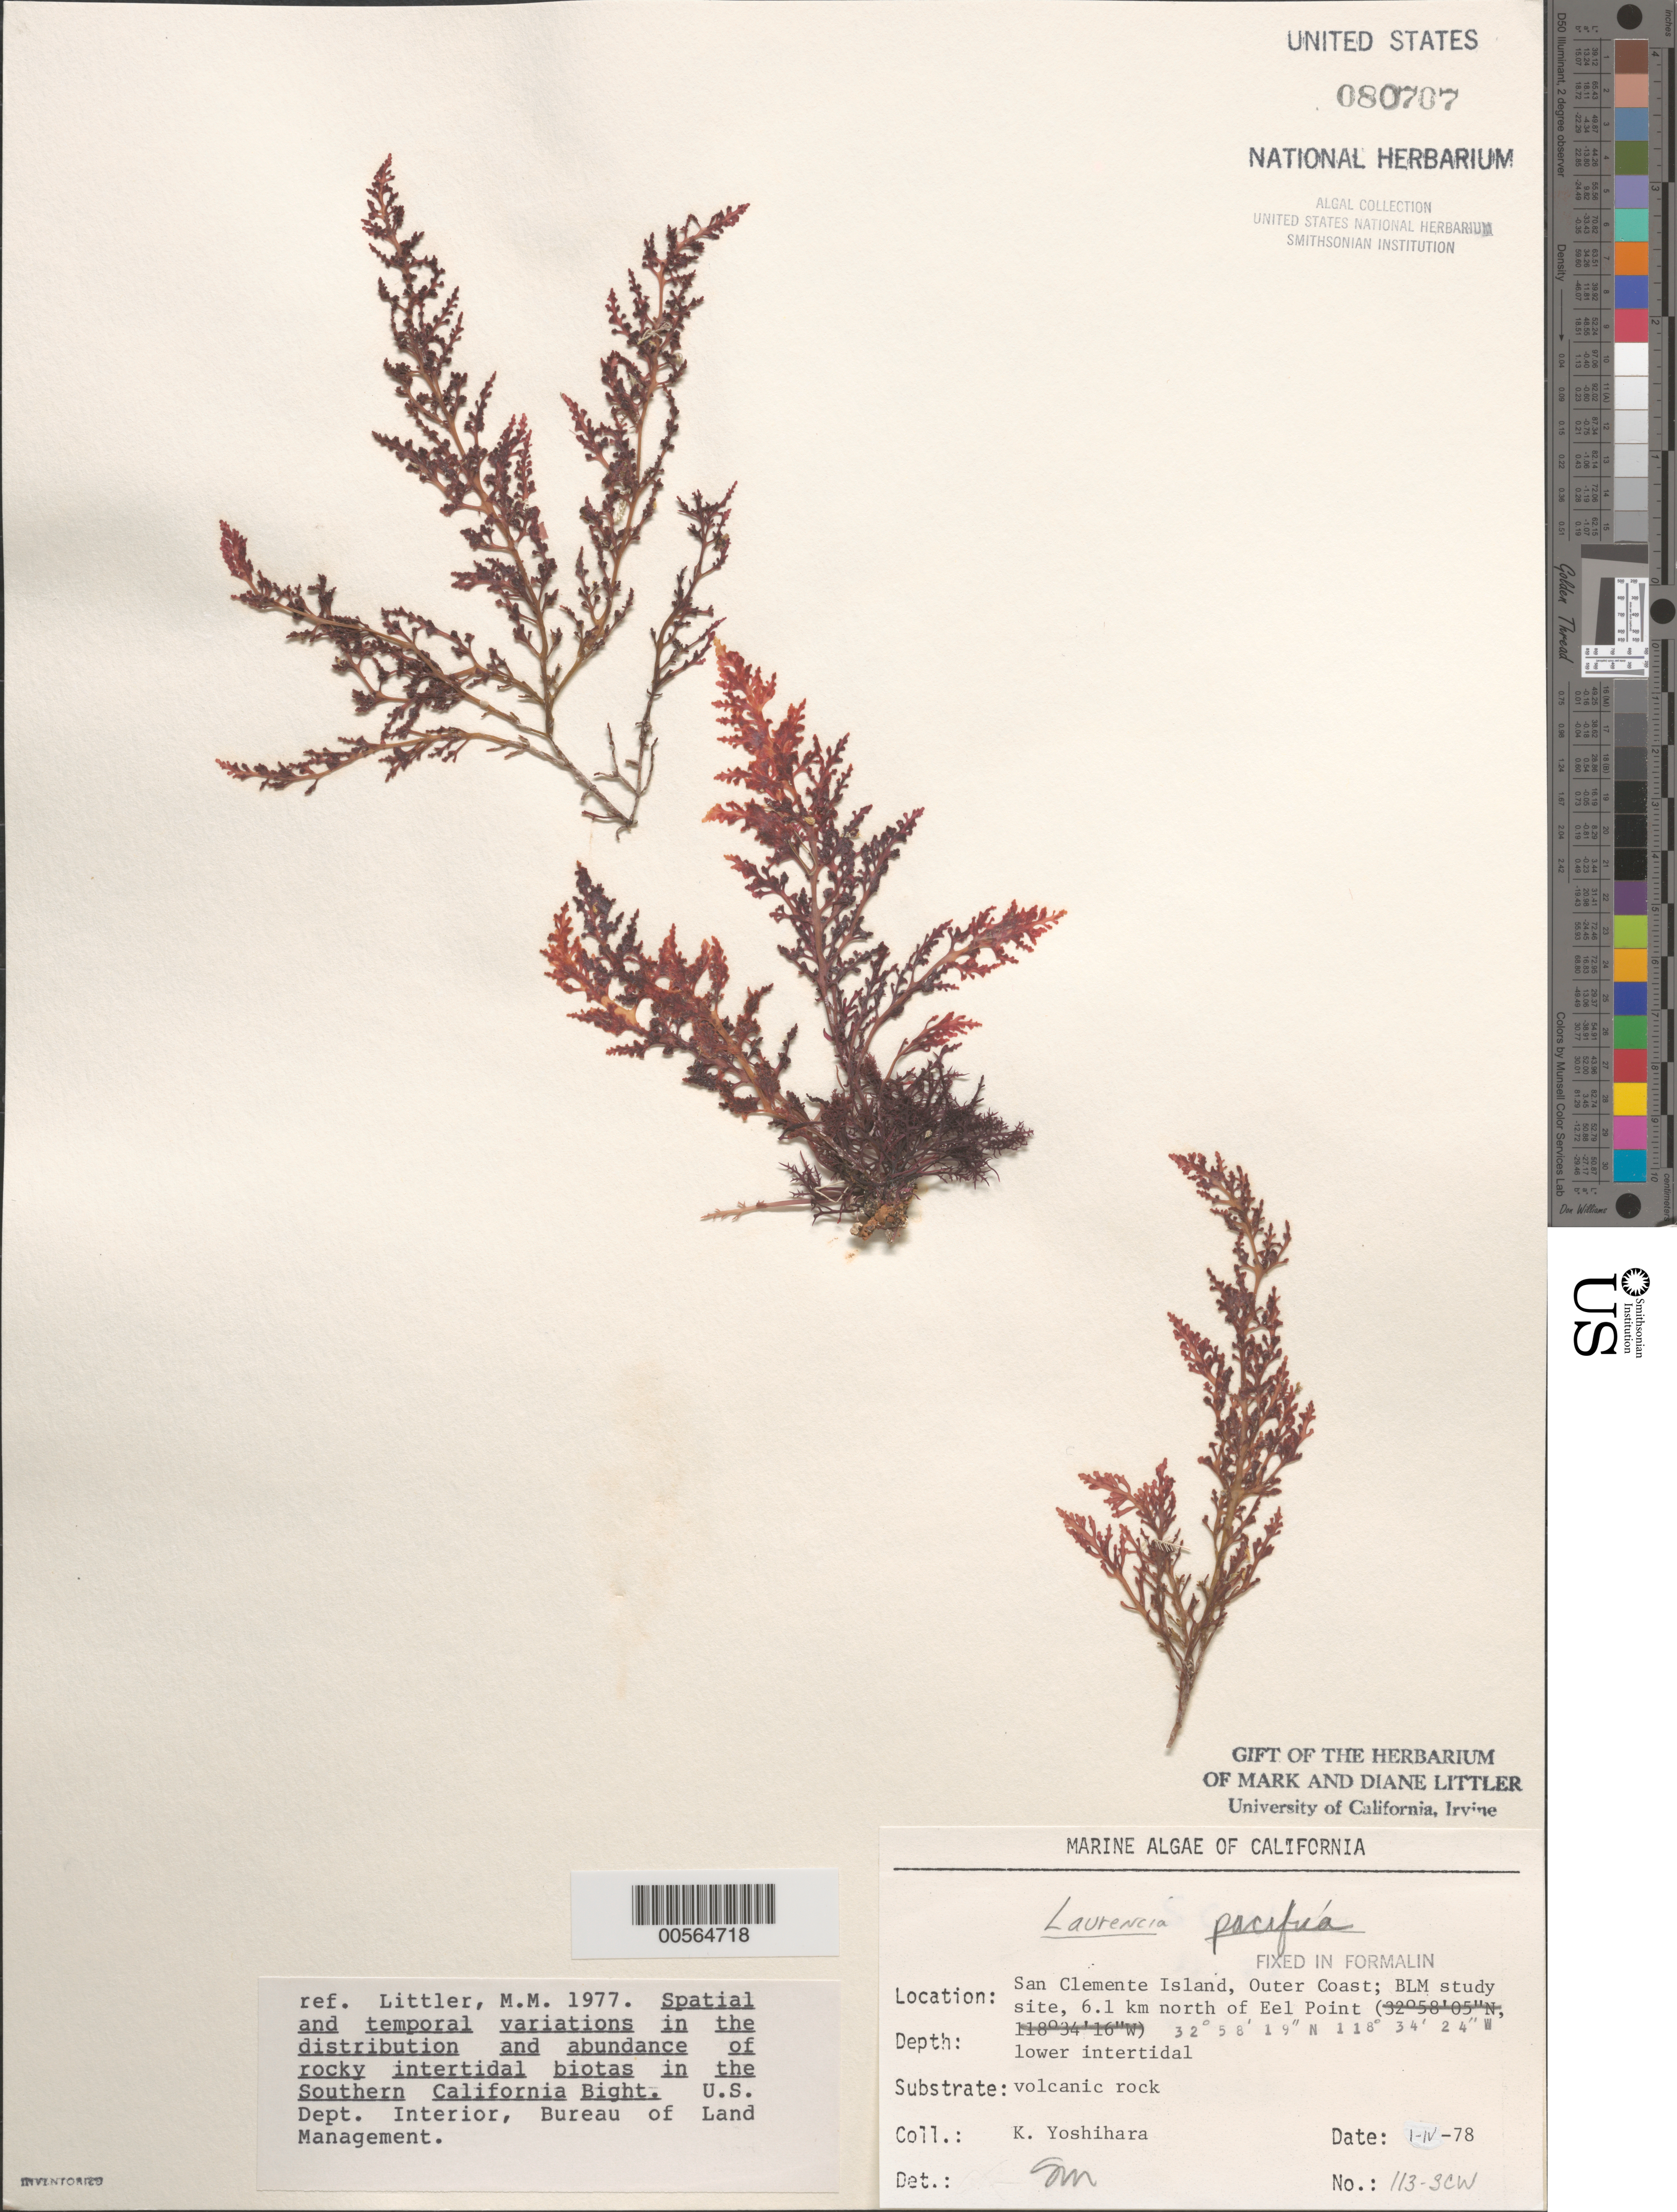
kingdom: Plantae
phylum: Rhodophyta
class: Florideophyceae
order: Ceramiales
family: Rhodomelaceae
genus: Laurencia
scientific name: Laurencia pacifica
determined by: Murray, S. N.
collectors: K. Yoshihara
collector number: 113-scw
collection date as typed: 01 Apr 1978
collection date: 1978-04-01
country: United States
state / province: California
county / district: Los Angeles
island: San Clemente Island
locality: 6.1 km north of Eel Point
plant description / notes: BLM-SOCALBIGHT Rocky Intertidal Survey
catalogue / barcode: US 80707